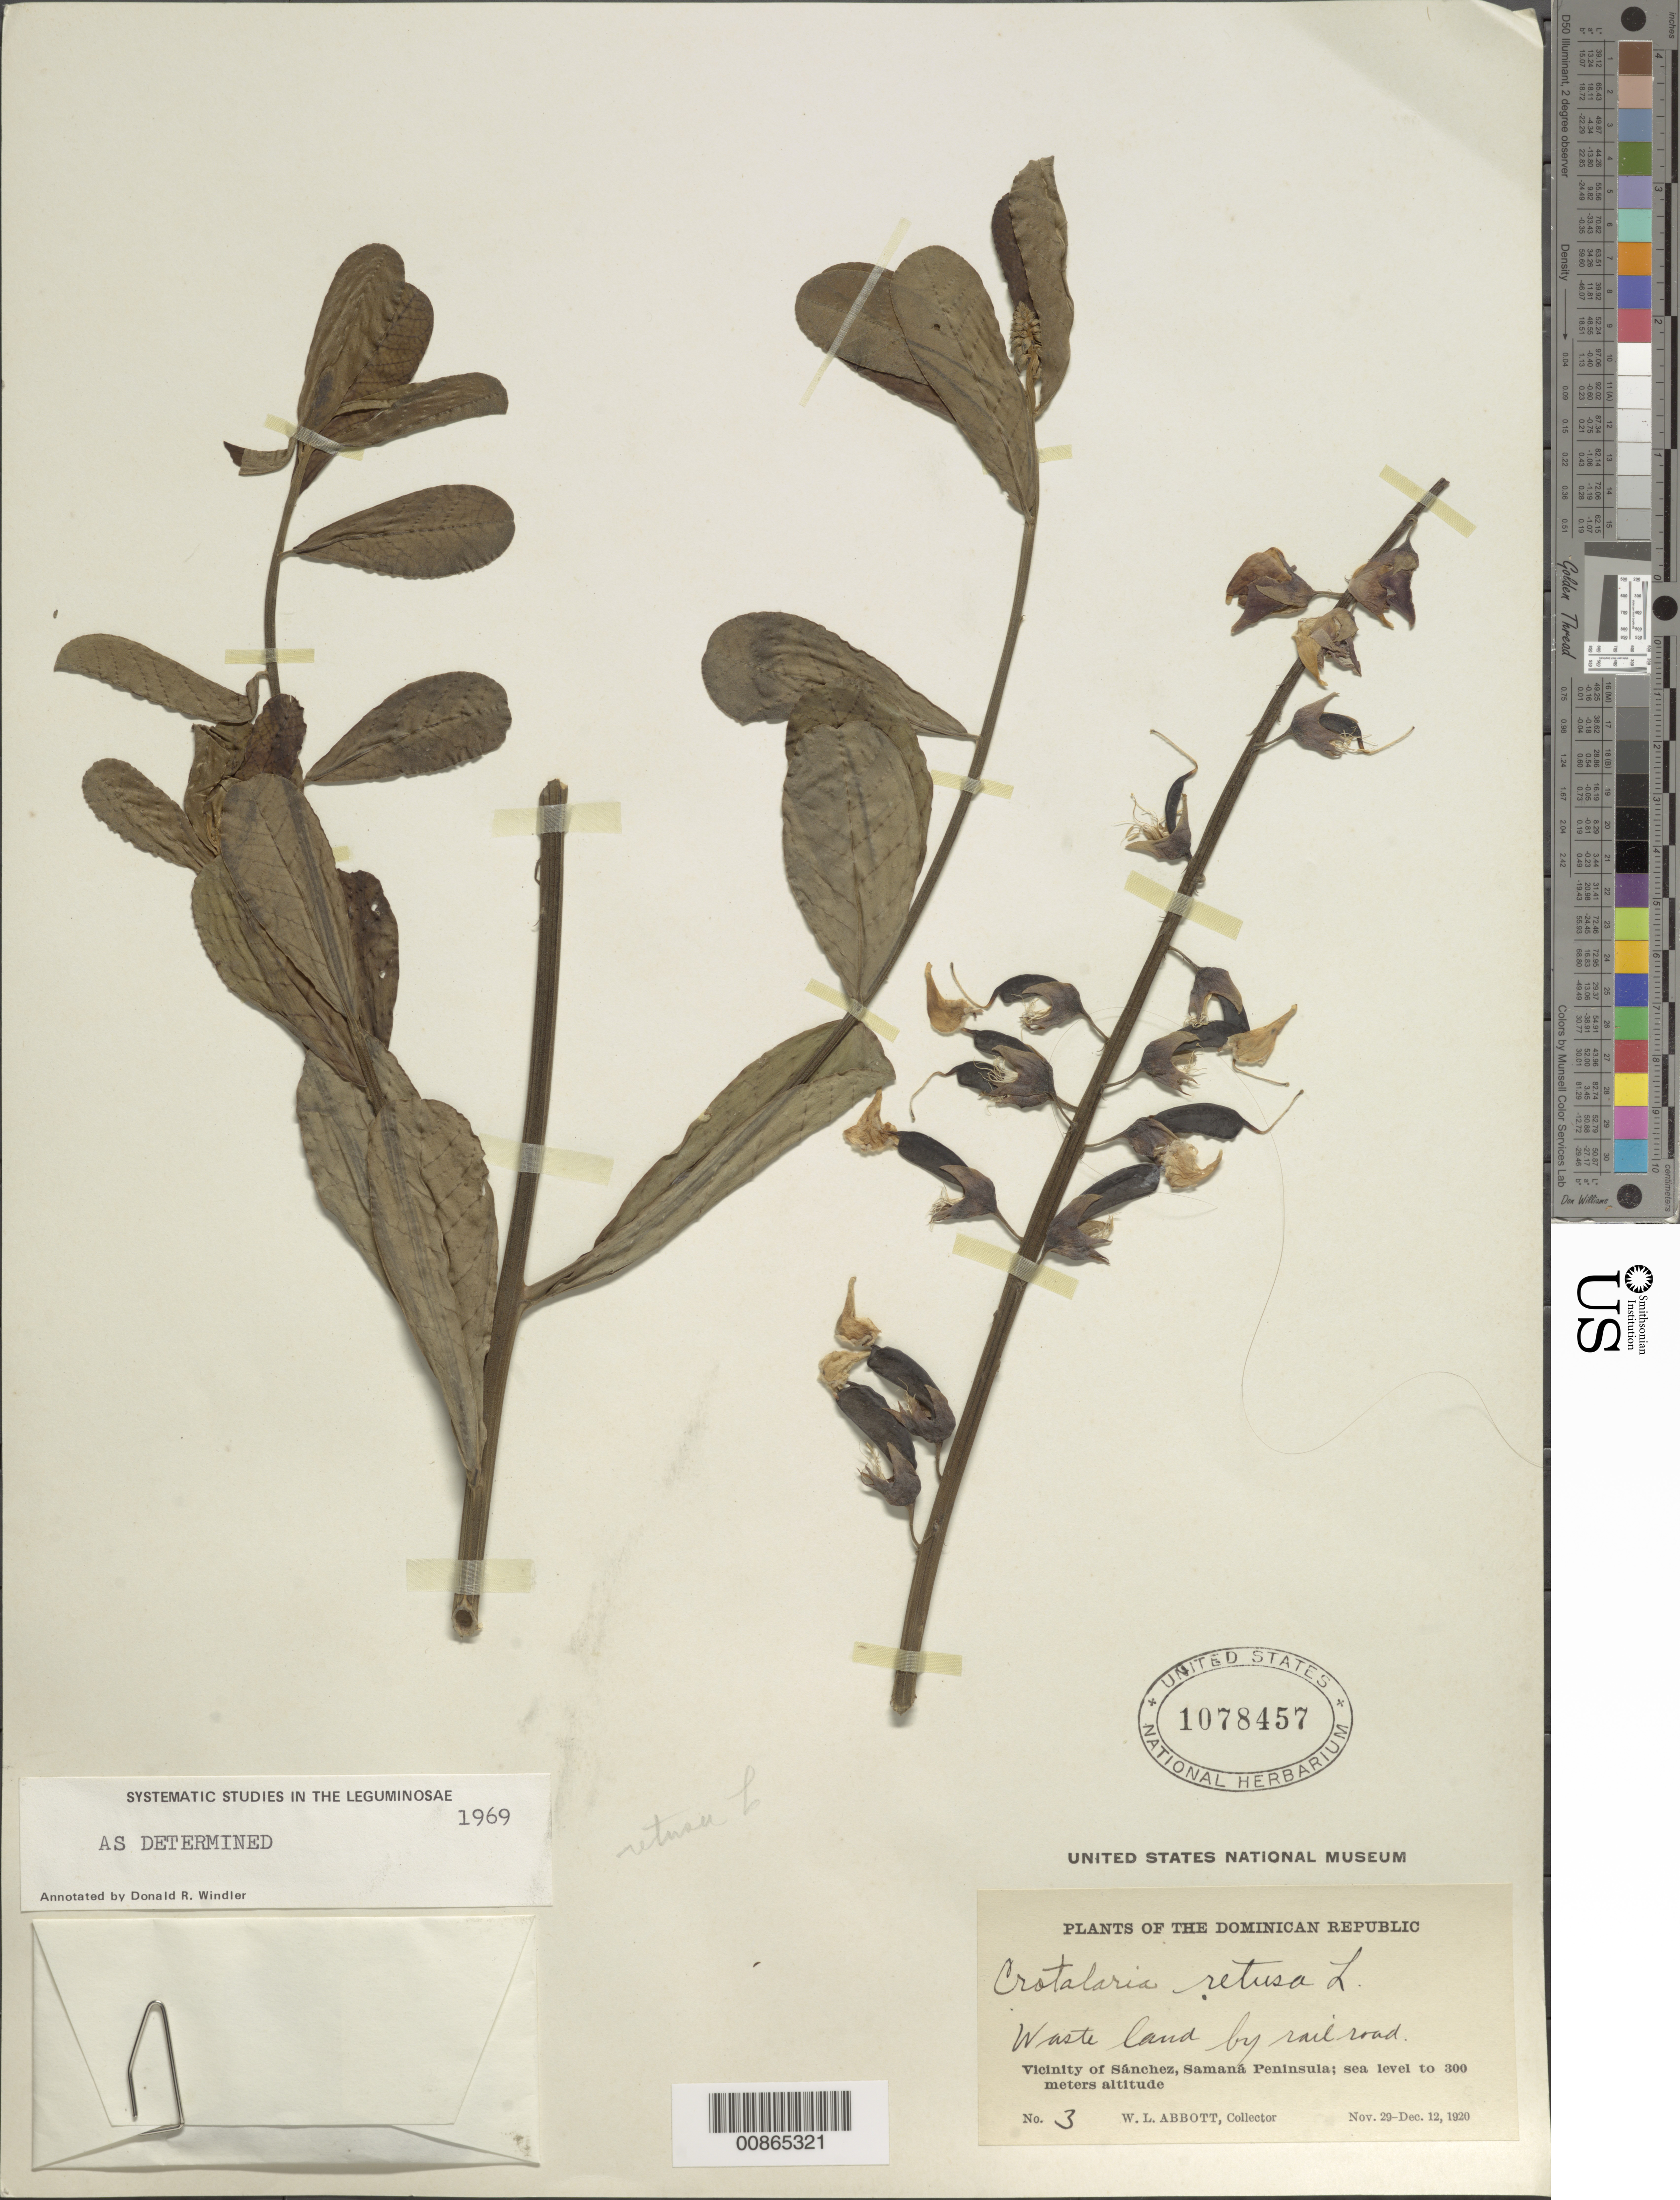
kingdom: Plantae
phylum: Tracheophyta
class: Magnoliopsida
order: Fabales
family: Fabaceae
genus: Crotalaria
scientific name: Crotalaria retusa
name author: L.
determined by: Windler, D. R.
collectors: W. L. Abbott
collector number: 3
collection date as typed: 29 Nov 1920 to 12 Dec 1920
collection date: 1920-11-29/1920-12-12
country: Dominican Republic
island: Hispaniola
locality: Vicinity of Sánchez, Samaná Peninsula.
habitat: Waste land by rail road.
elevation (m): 0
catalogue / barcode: US 1078457